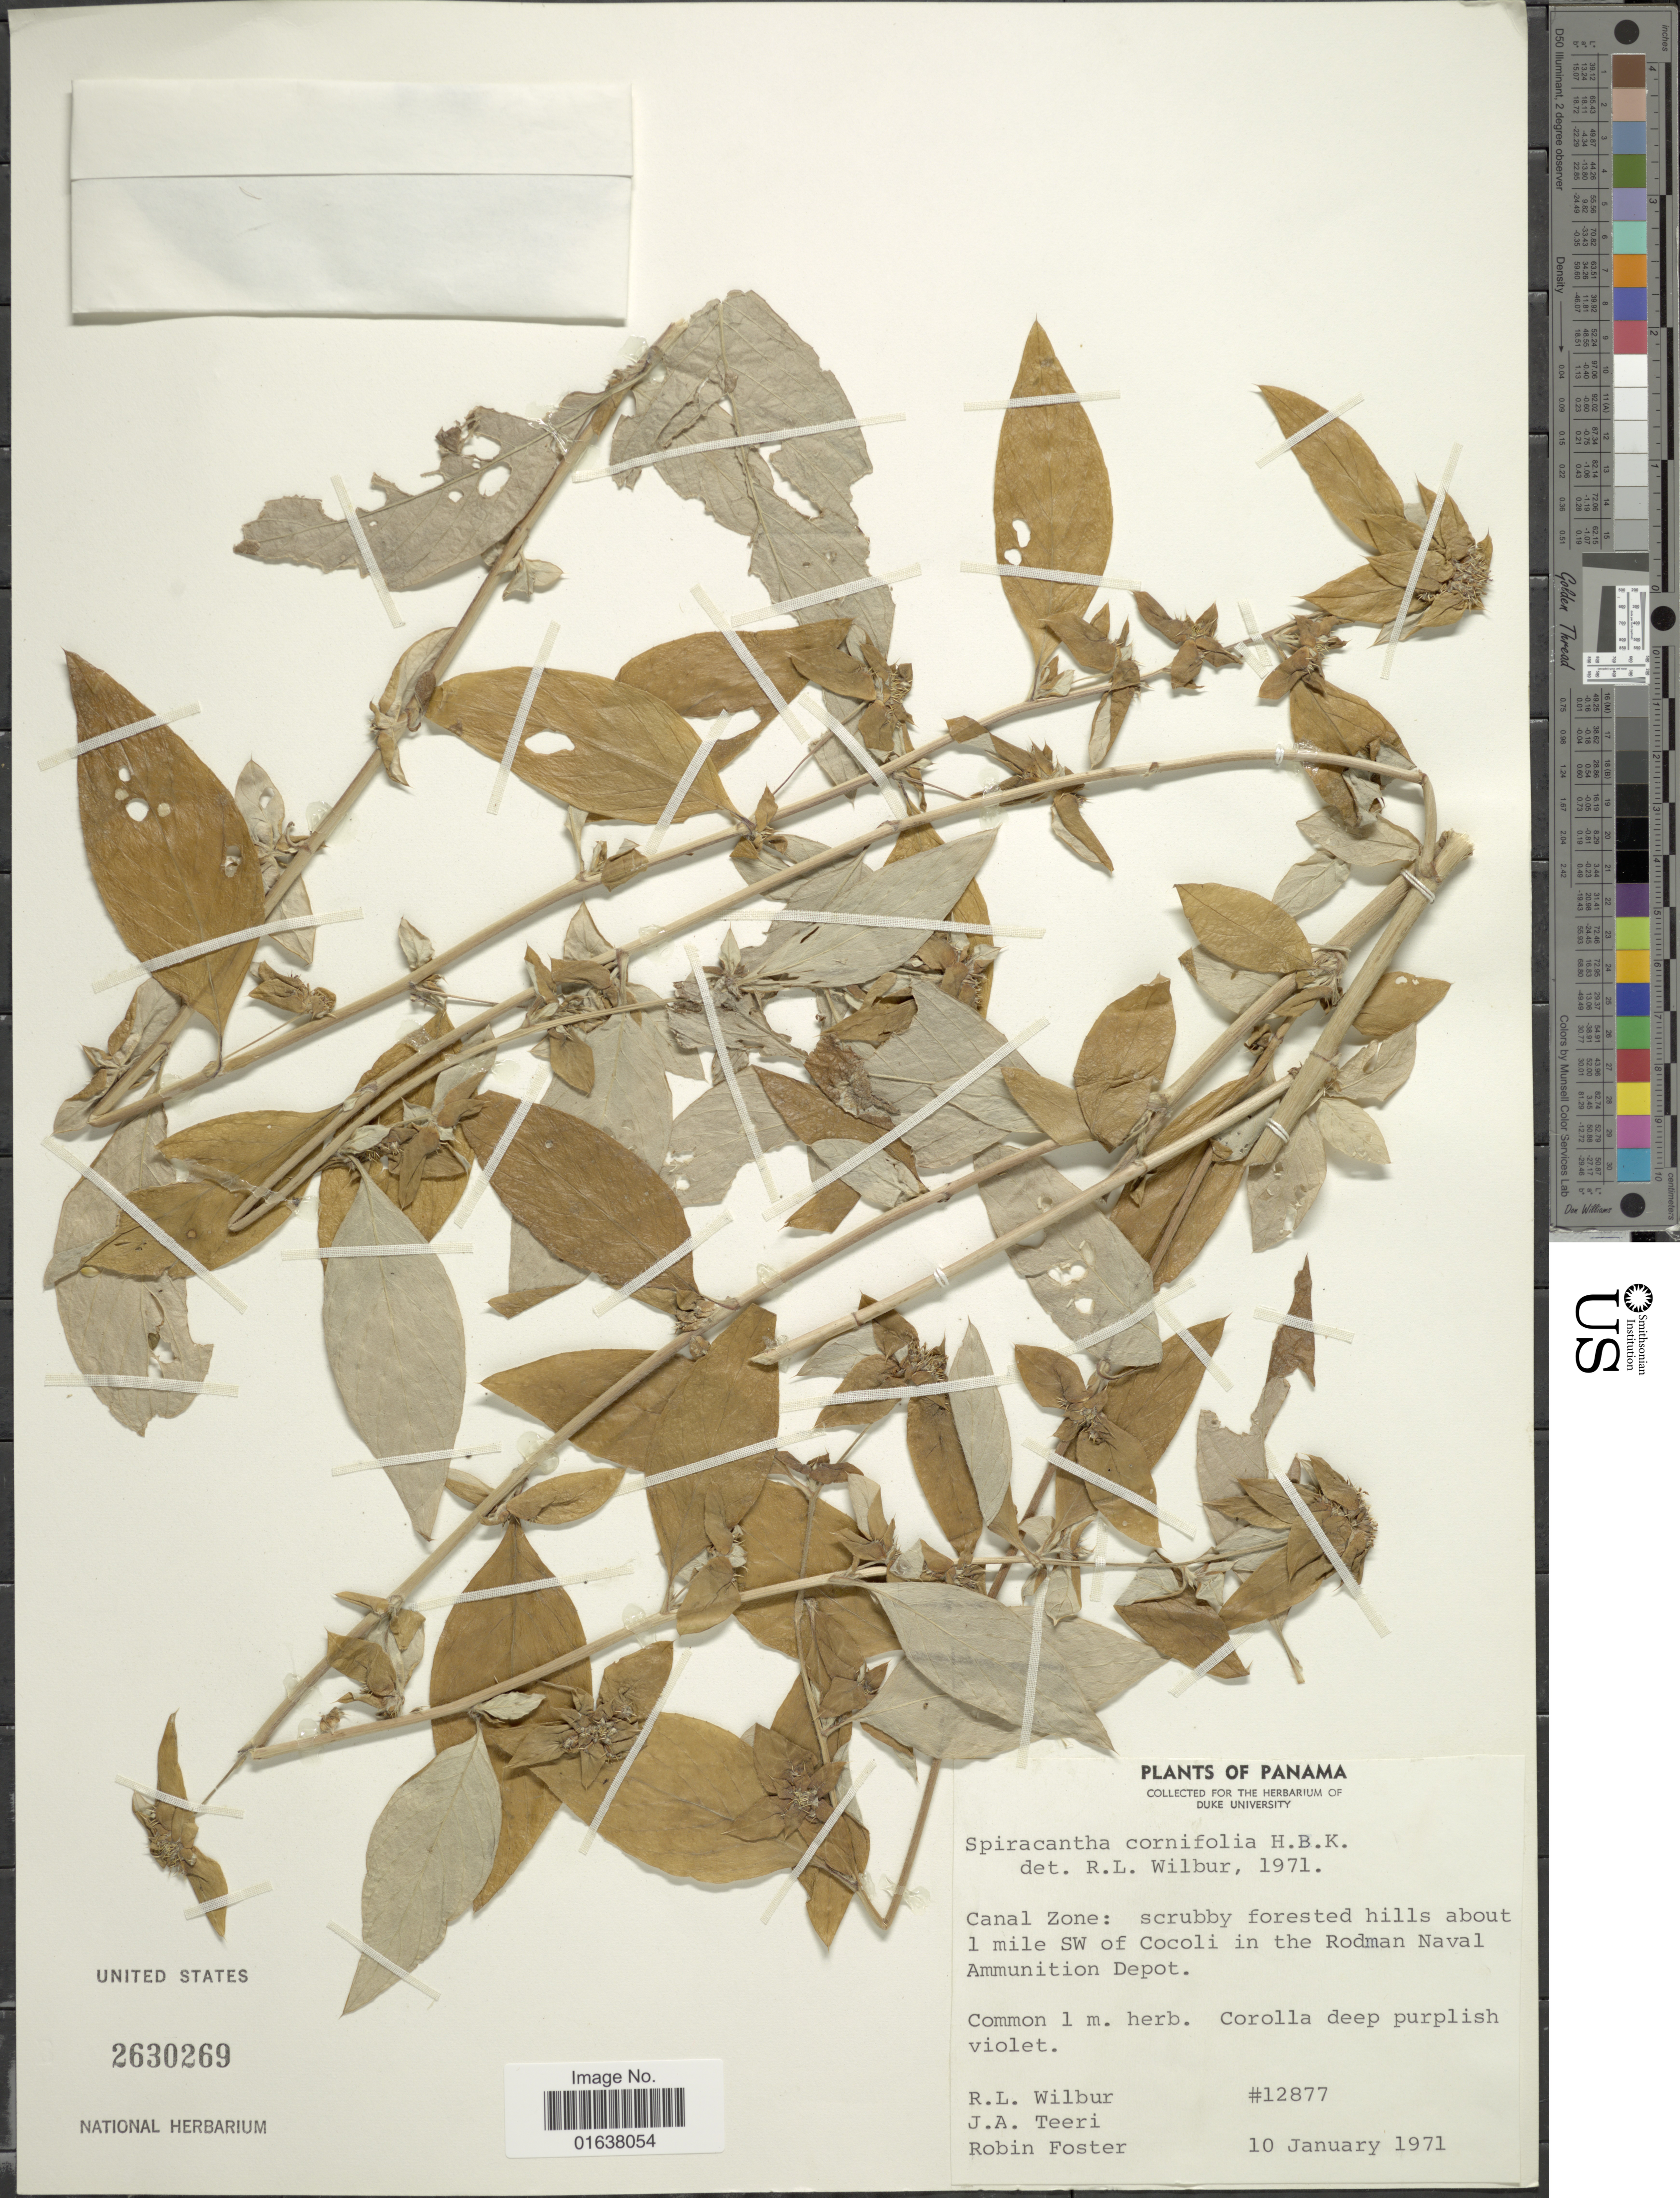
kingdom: Plantae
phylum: Tracheophyta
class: Magnoliopsida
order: Asterales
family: Asteraceae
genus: Spiracantha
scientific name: Spiracantha cornifolia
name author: Kunth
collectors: R. L. Wilbur, J. Teeri & R. B. Foster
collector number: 12877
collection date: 1971-01-10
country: Panama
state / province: Panamá Oeste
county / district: Canal Zone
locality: scrubby forested hills about 1 mile SW of Cocoli in the Rodman Naval Ammunition Depot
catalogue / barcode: US 2630269